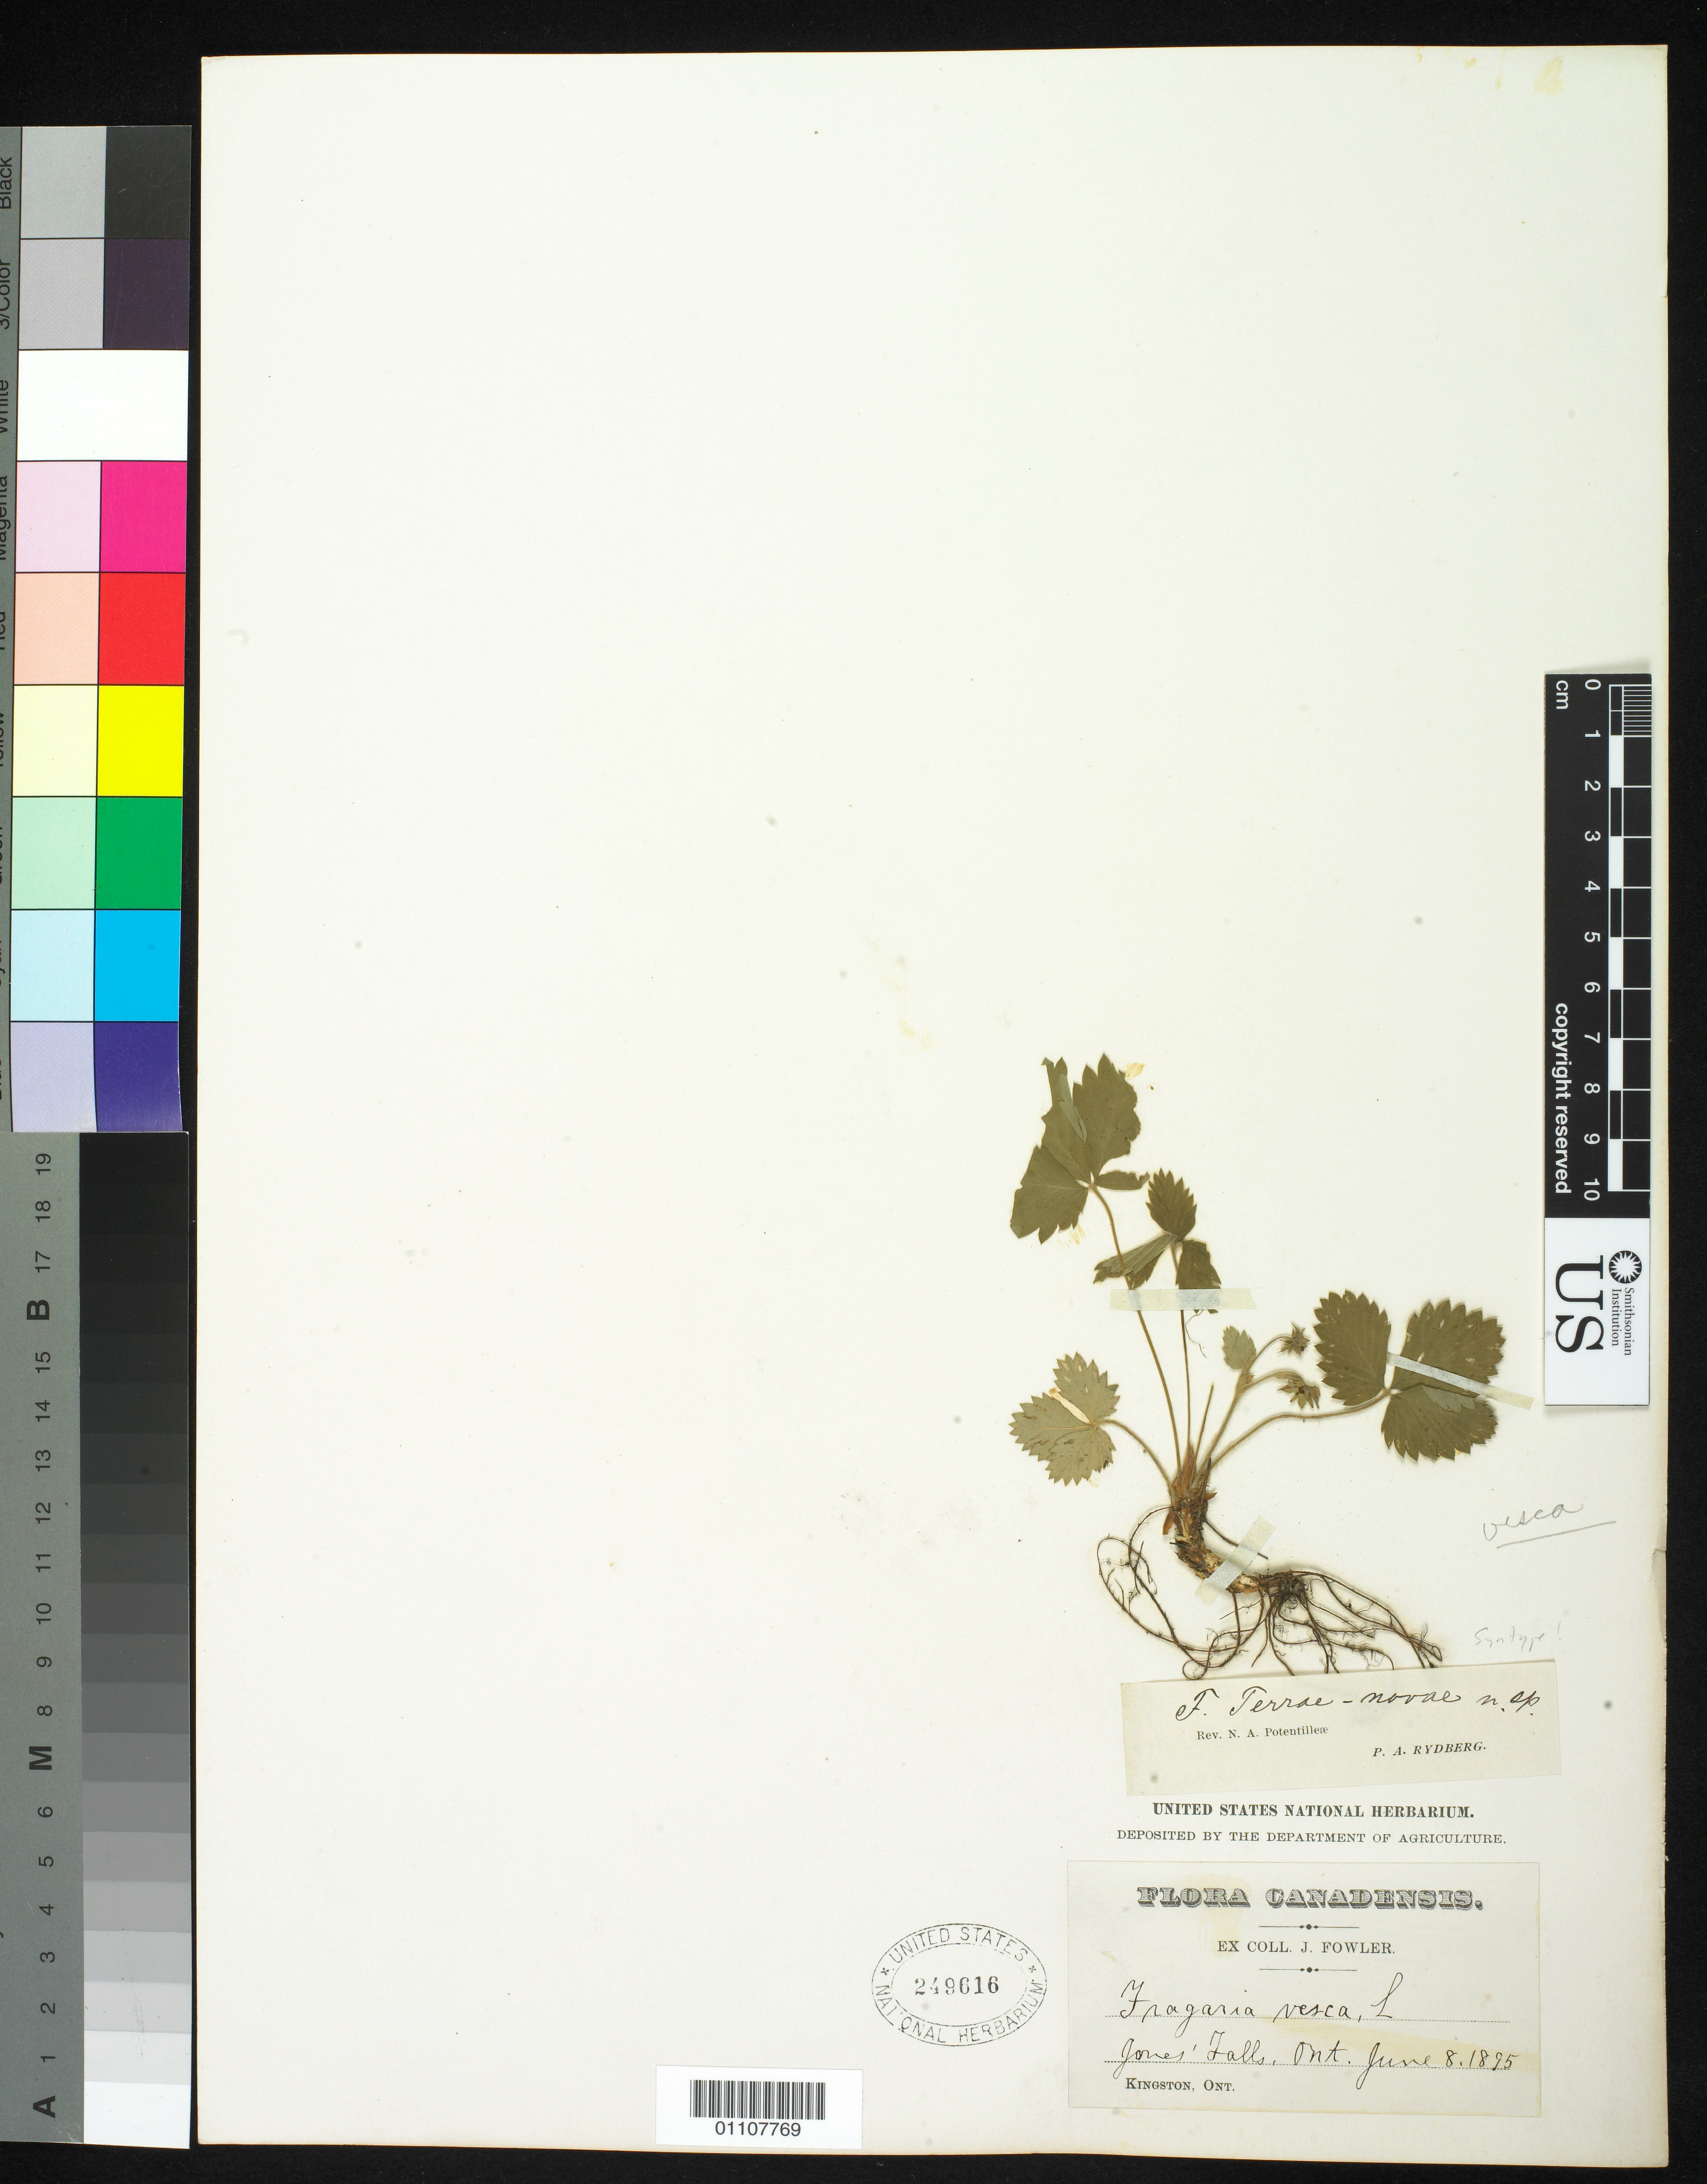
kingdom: Plantae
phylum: Tracheophyta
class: Magnoliopsida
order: Rosales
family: Rosaceae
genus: Fragaria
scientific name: Fragaria terrae-novae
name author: Rydb.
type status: Syntype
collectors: J. P. Fowler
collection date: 1895-06-08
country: Canada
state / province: Ontario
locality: Jones Falls.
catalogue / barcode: US 249616